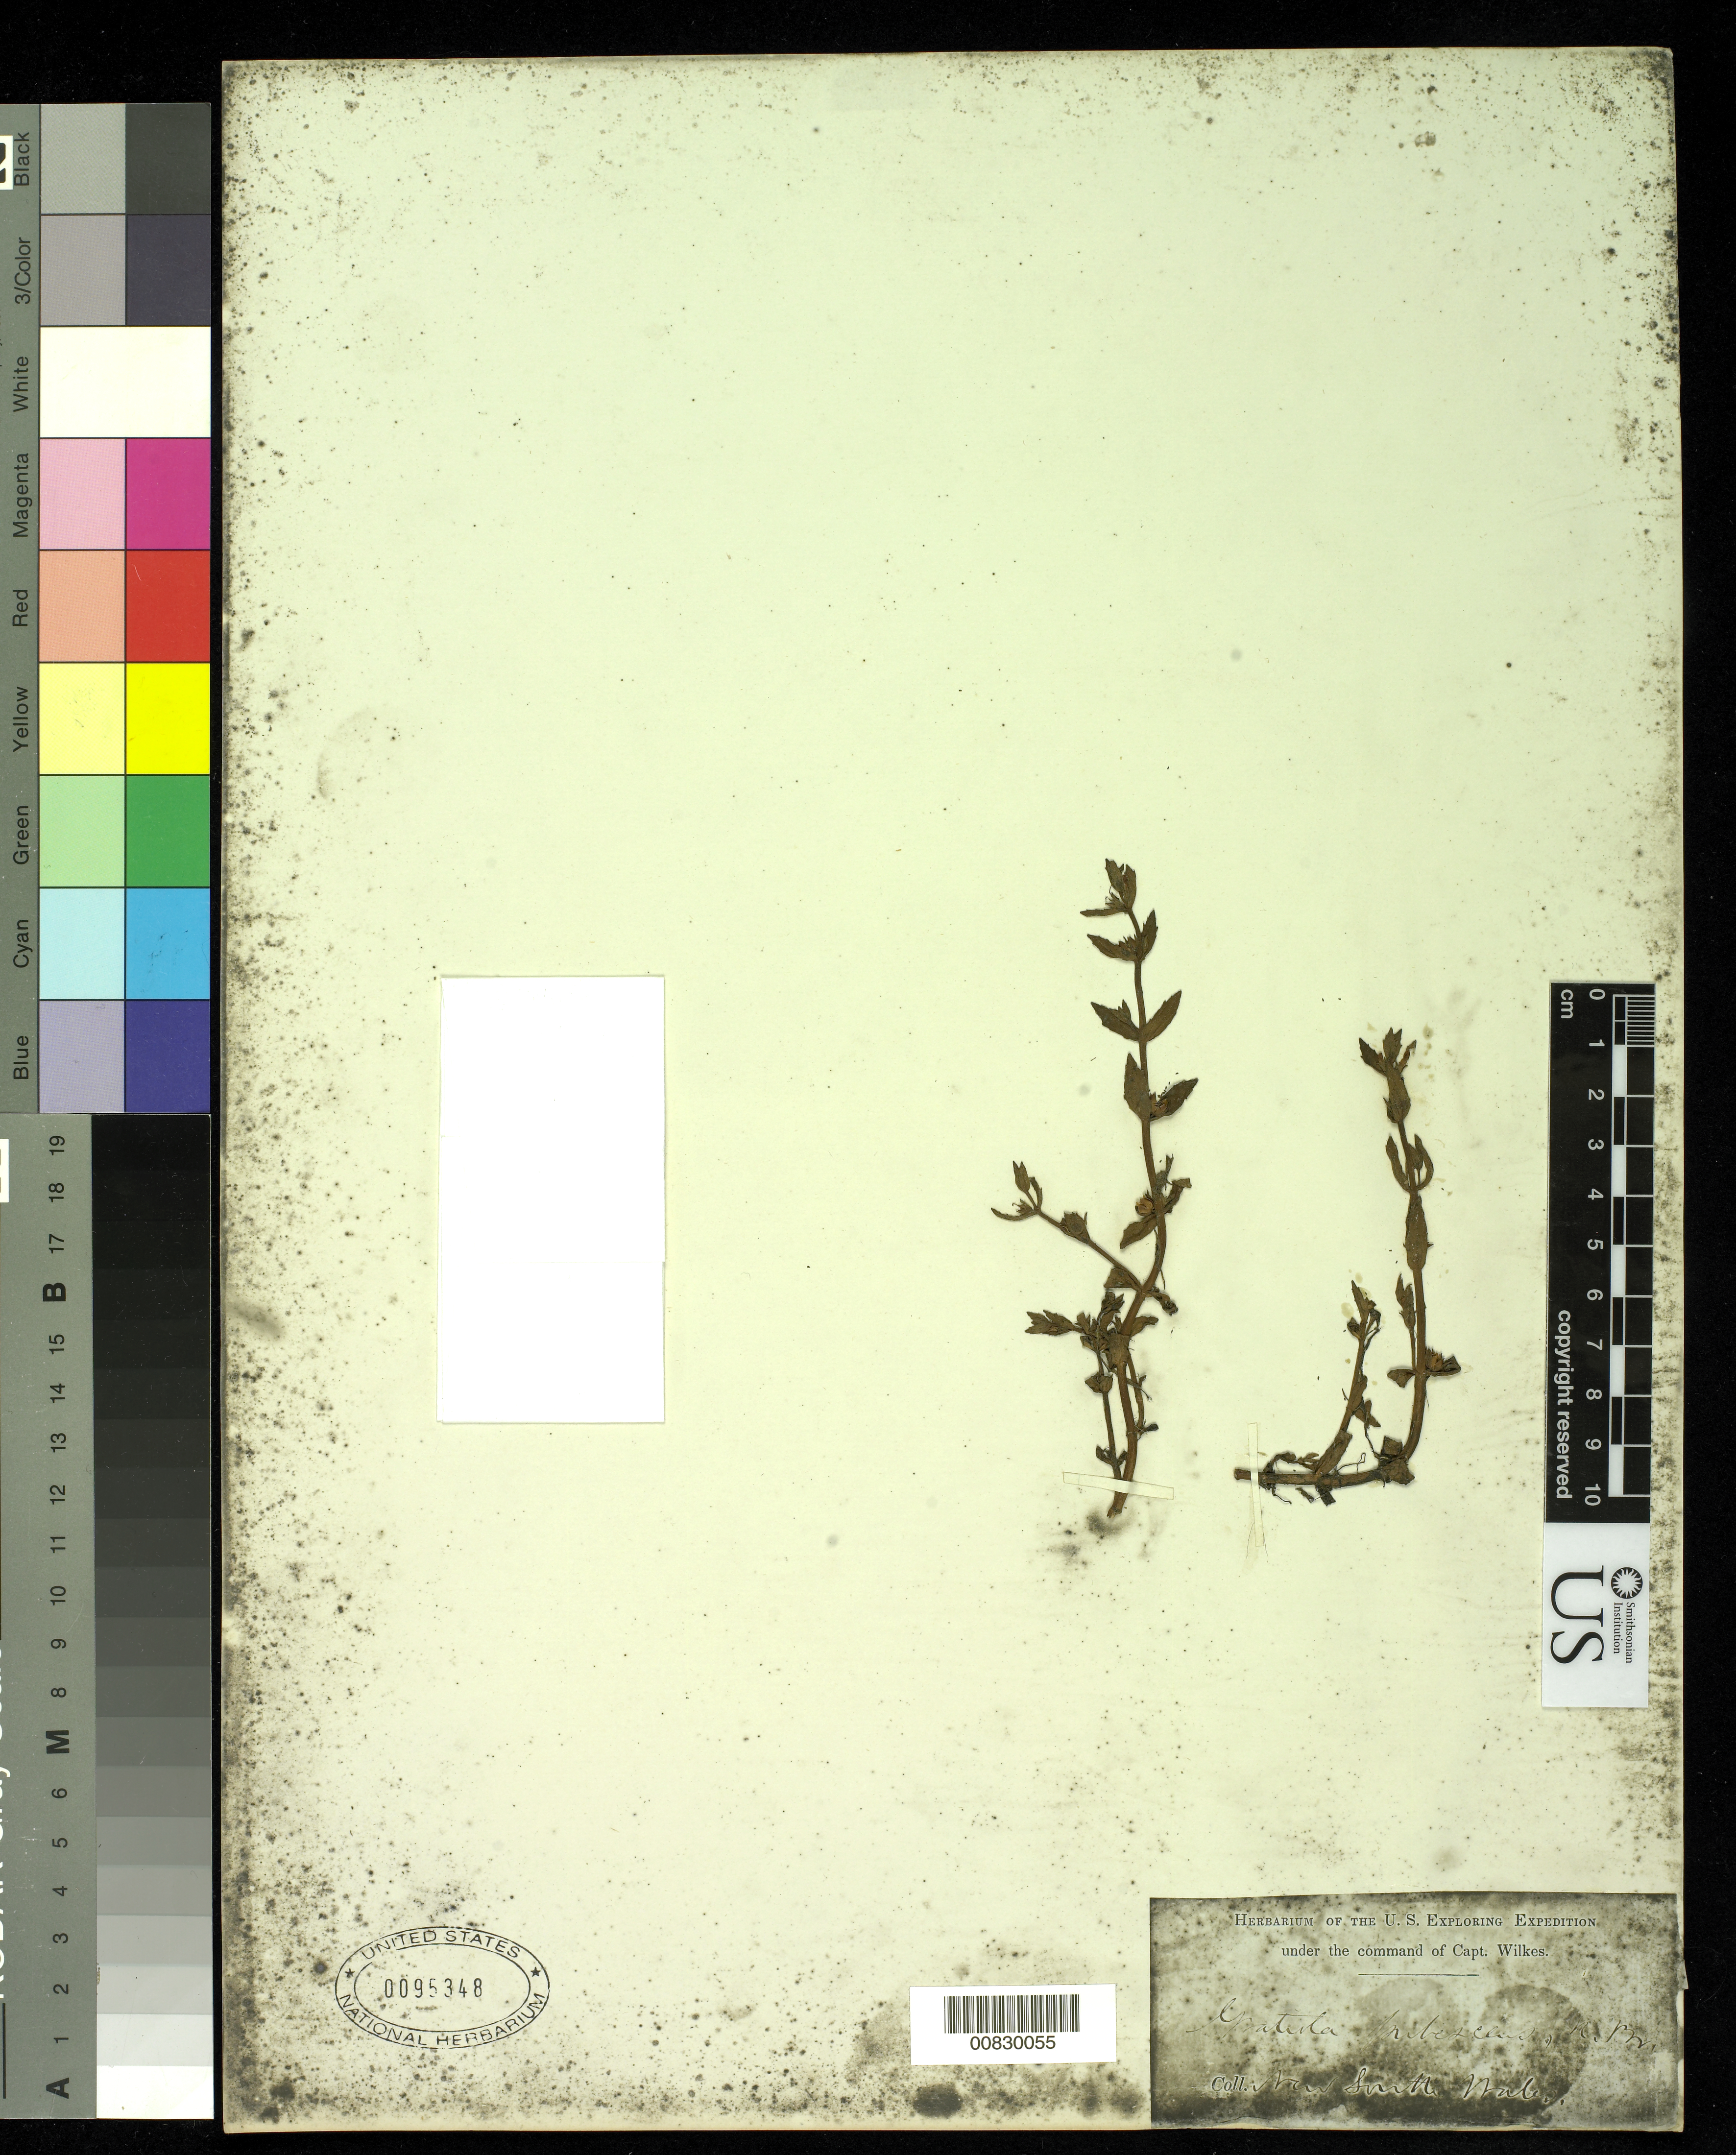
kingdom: Plantae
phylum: Tracheophyta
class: Magnoliopsida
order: Lamiales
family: Plantaginaceae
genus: Gratiola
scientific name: Gratiola pubescens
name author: R. Br.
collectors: Wilkes Explor. Exped.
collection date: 1838/1842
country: Australia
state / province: New South Wales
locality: New South Wales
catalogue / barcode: US 95348